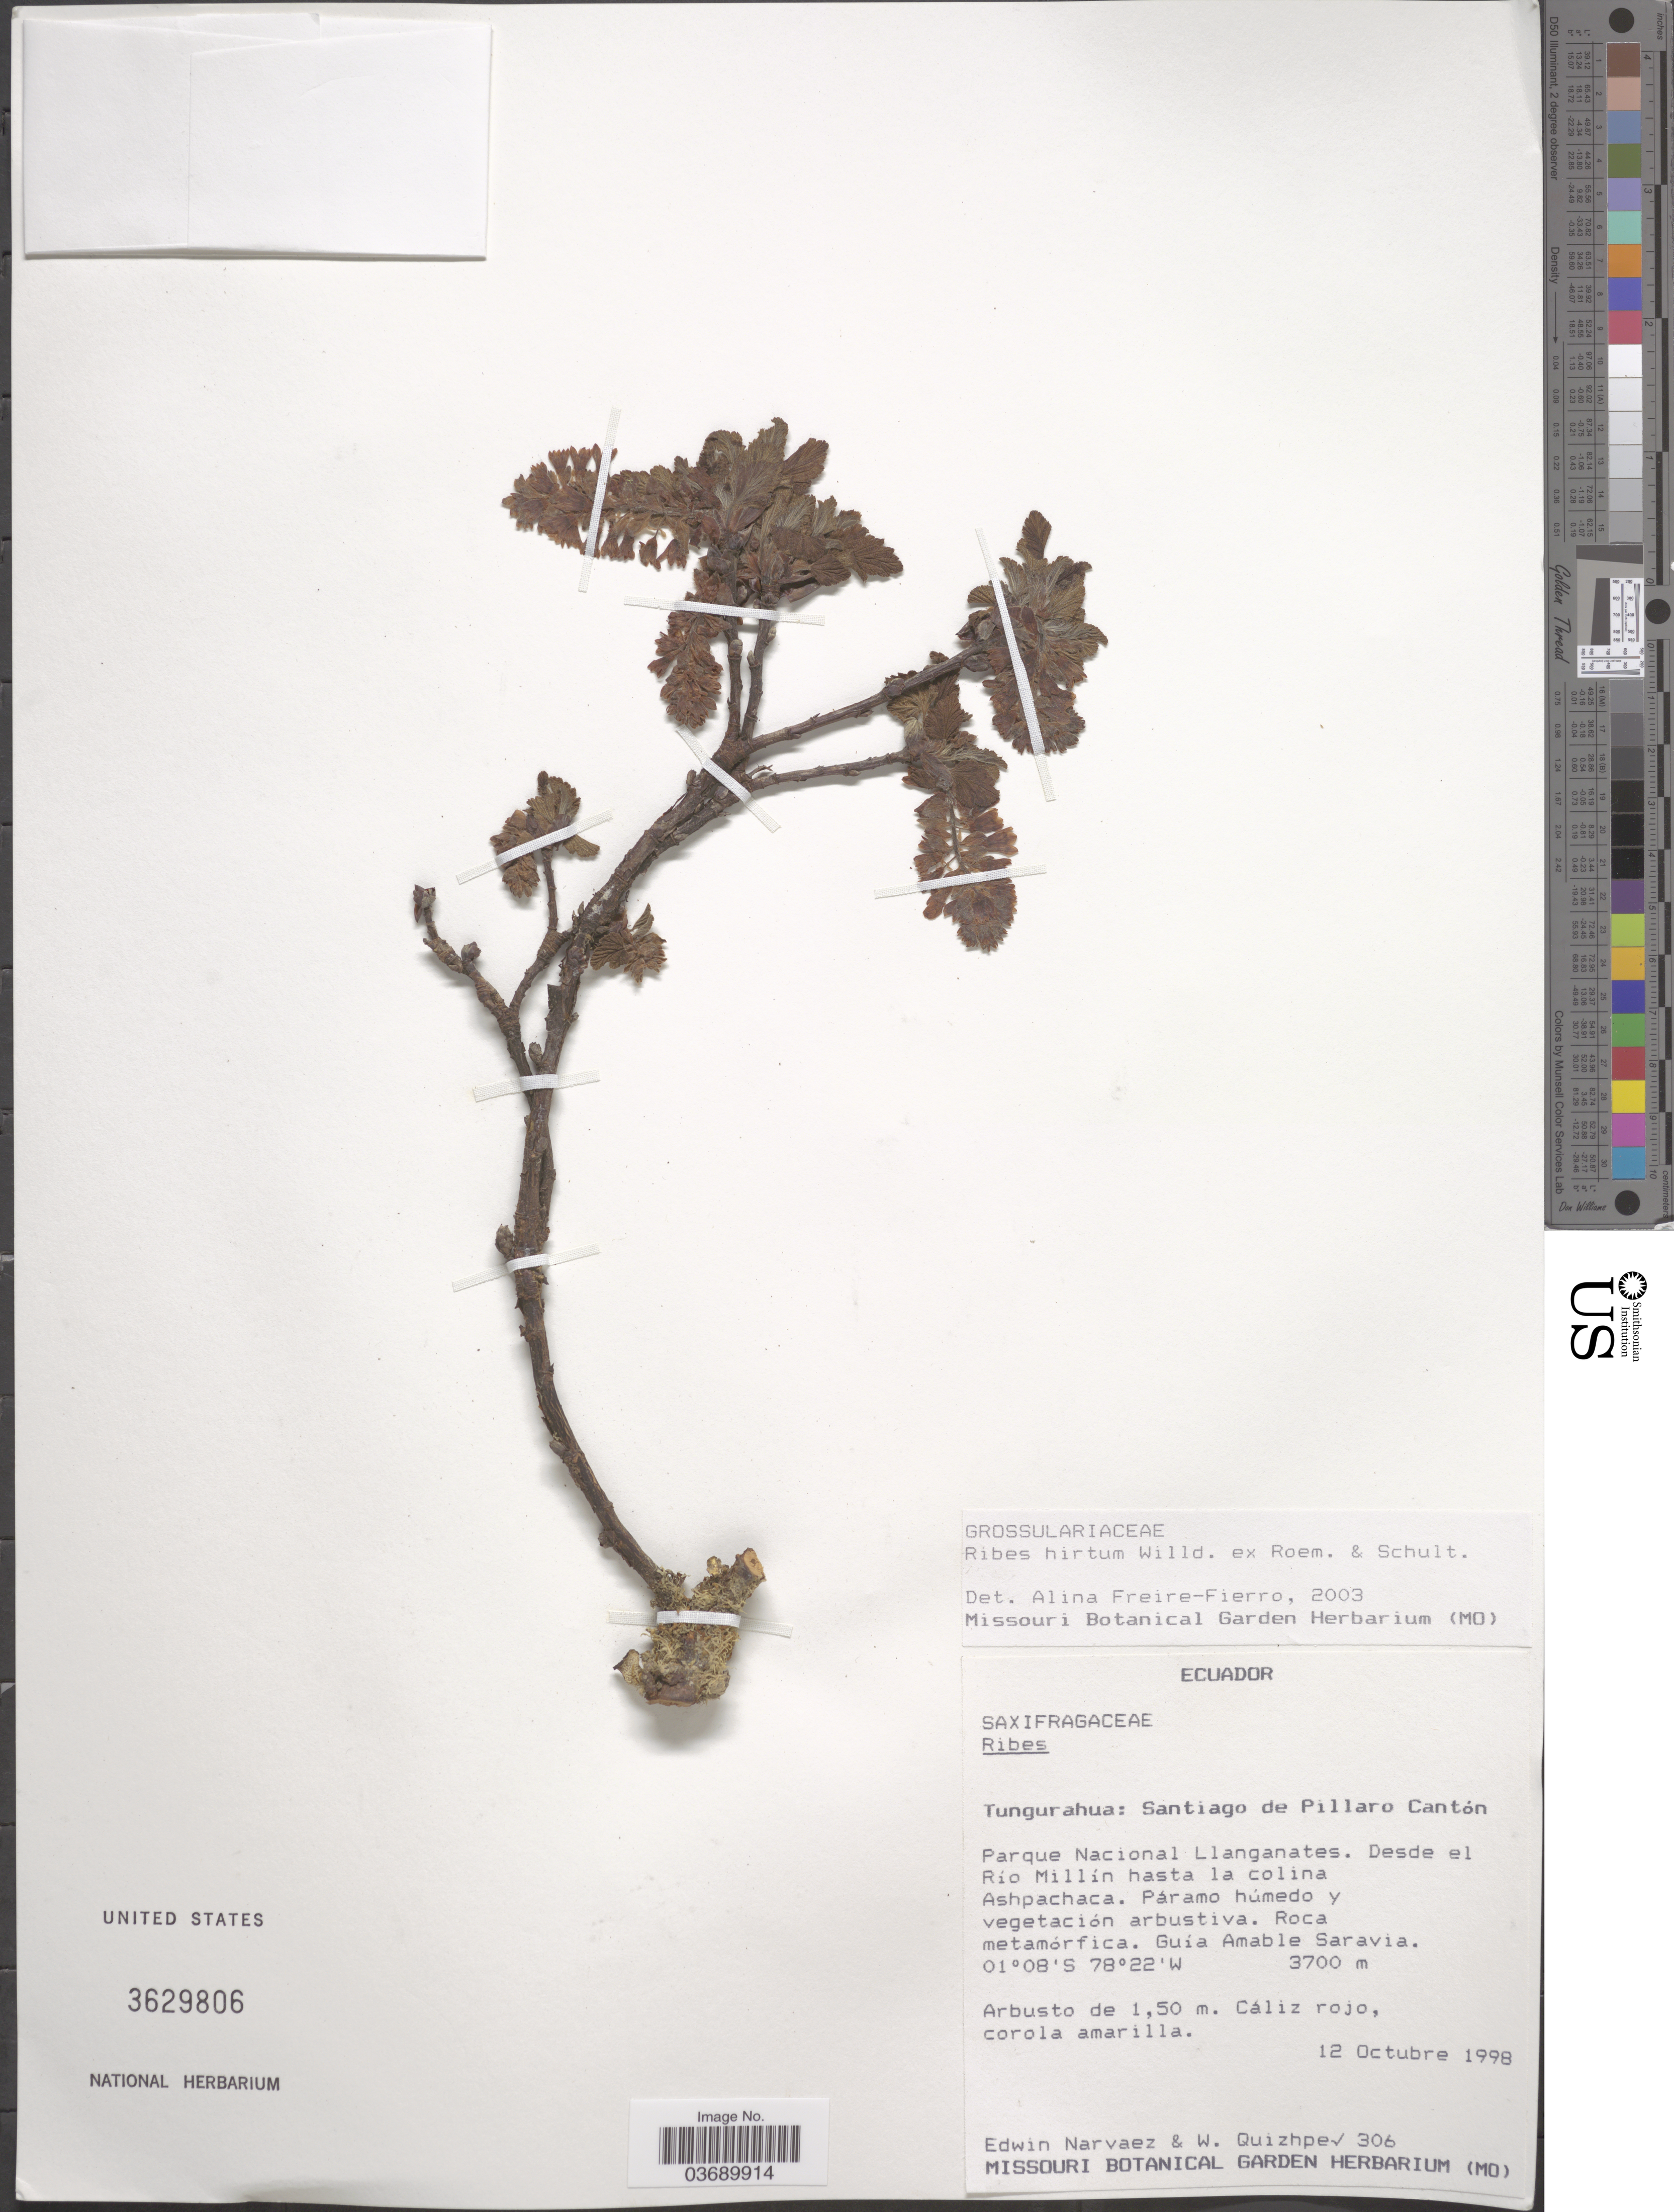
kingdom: Plantae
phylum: Tracheophyta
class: Magnoliopsida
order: Saxifragales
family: Grossulariaceae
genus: Ribes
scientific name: Ribes hirtum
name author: Roem. & Schult.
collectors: E. Narváez & W. Quizhpe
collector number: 306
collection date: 1998-10-12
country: Ecuador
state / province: Tungurahua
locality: Santiago de Pillaro Cantón. Parque Nacional Llanganates. Desde el Río Millín hasta la colina Ashpachaca.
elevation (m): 3700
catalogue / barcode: US 3629806